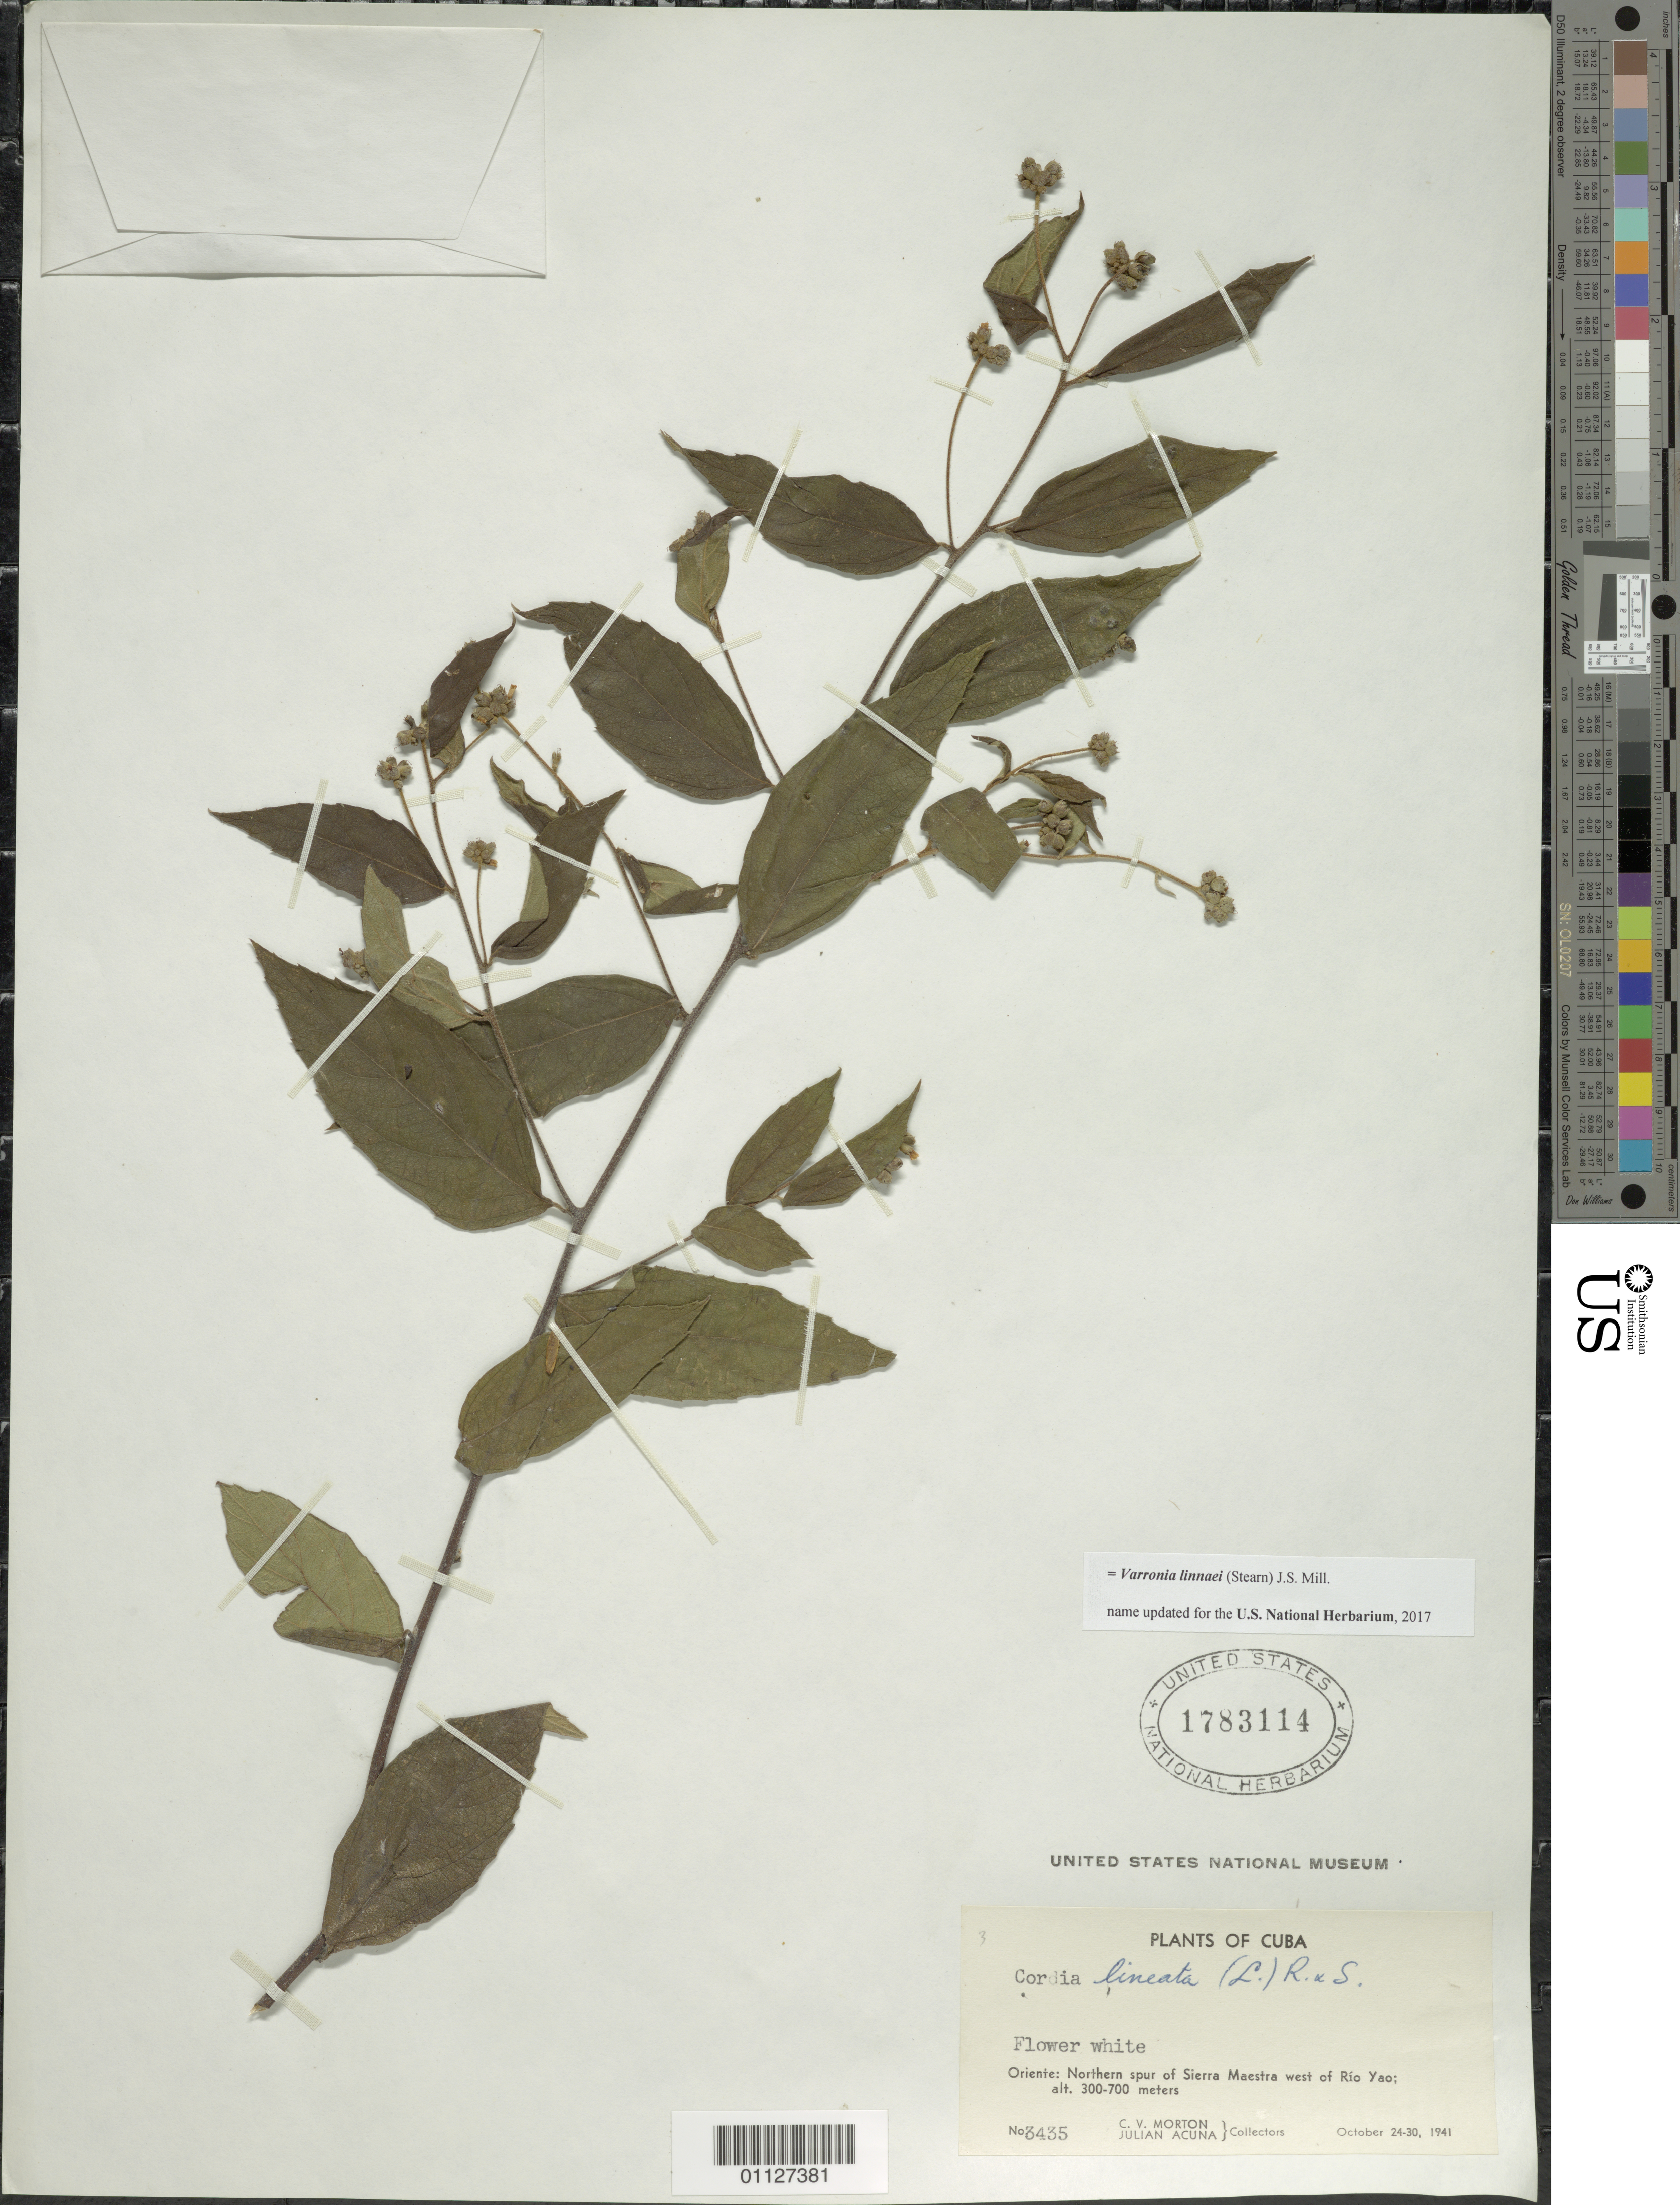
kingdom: Plantae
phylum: Tracheophyta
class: Magnoliopsida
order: Boraginales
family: Cordiaceae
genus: Varronia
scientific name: Varronia linnaei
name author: (Stearn) J.S. Mill.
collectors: C. V. Morton & J. Acuña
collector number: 3435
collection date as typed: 24 Oct 1941 to 30 Oct 1941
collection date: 1941-10-24/1941-10-30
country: Cuba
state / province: Oriente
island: Cuba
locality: N spur of Sierra Maestra W of Río Yao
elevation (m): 300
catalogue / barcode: US 1783114